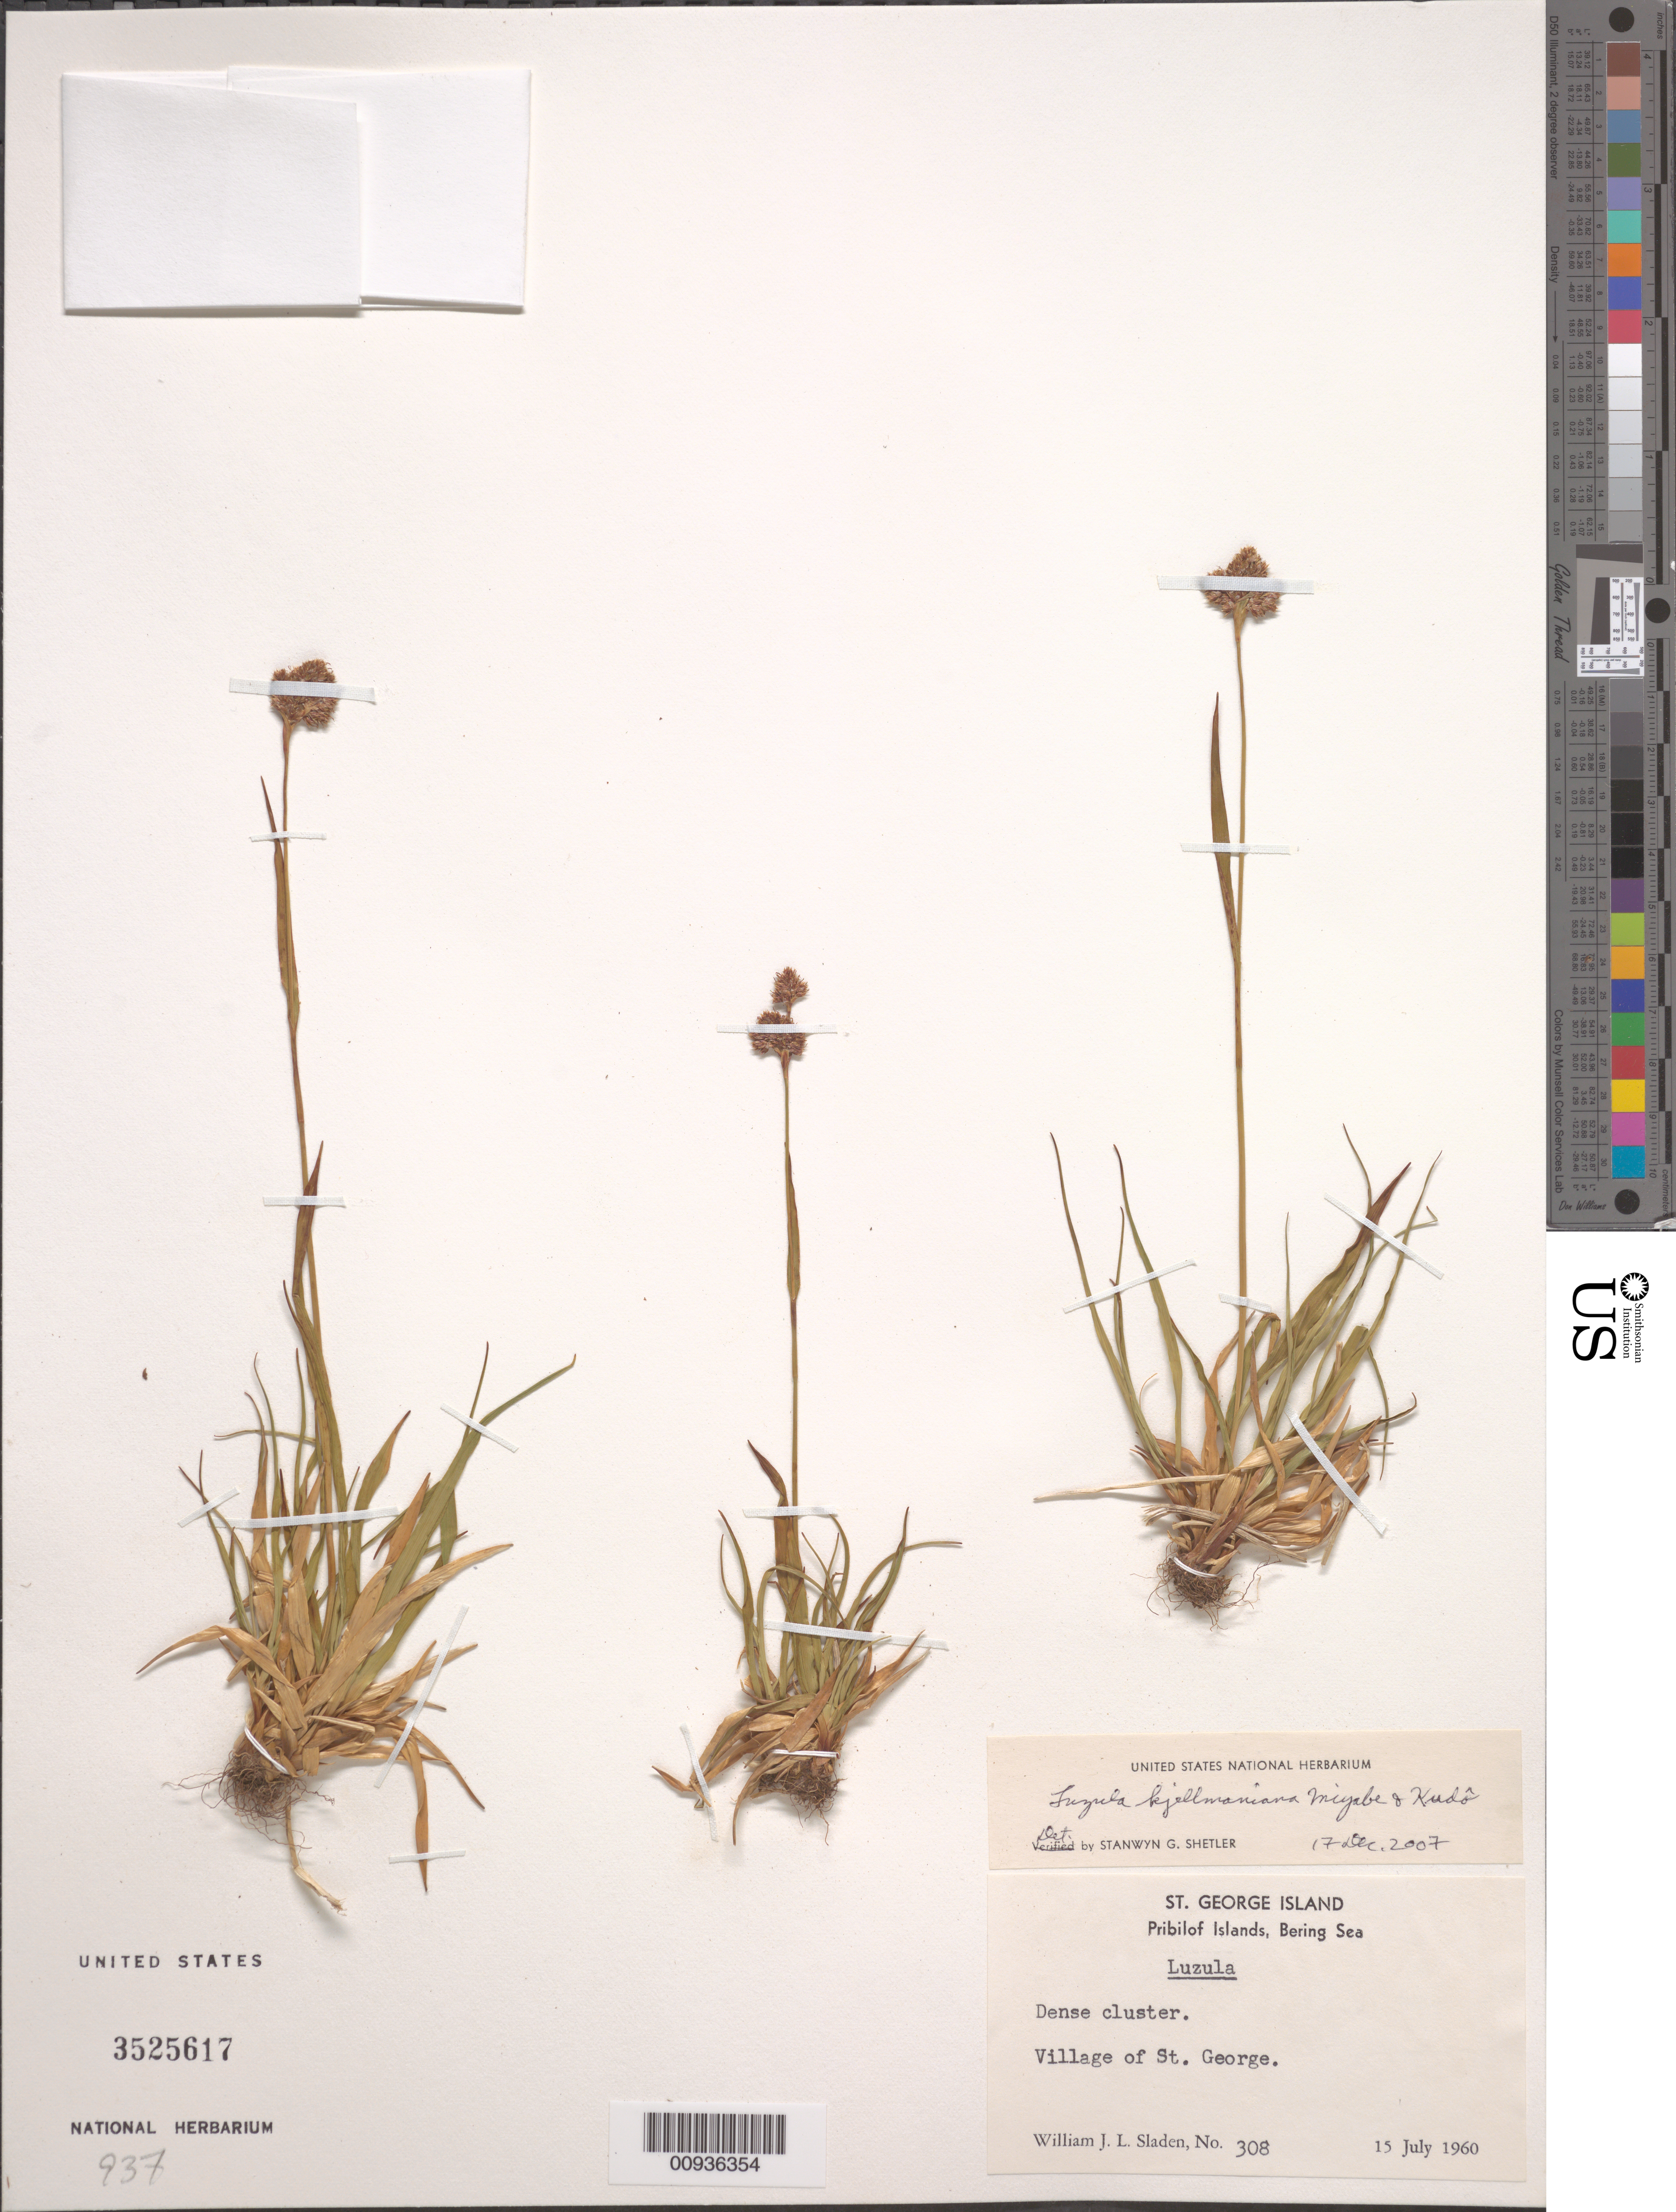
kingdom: Plantae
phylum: Tracheophyta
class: Liliopsida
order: Poales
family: Juncaceae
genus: Luzula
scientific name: Luzula kjellmaniana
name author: Miyabe & Kudô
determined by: Shetler, Stanwyn G., (US), NMNH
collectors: W. Sladen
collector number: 308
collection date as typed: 15 Jul 1960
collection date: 1960-07-15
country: United States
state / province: Alaska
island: St. George Island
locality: St. George Island. Village of St. George., Bering Sea, Pribilof Islands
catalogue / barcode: US 3525617